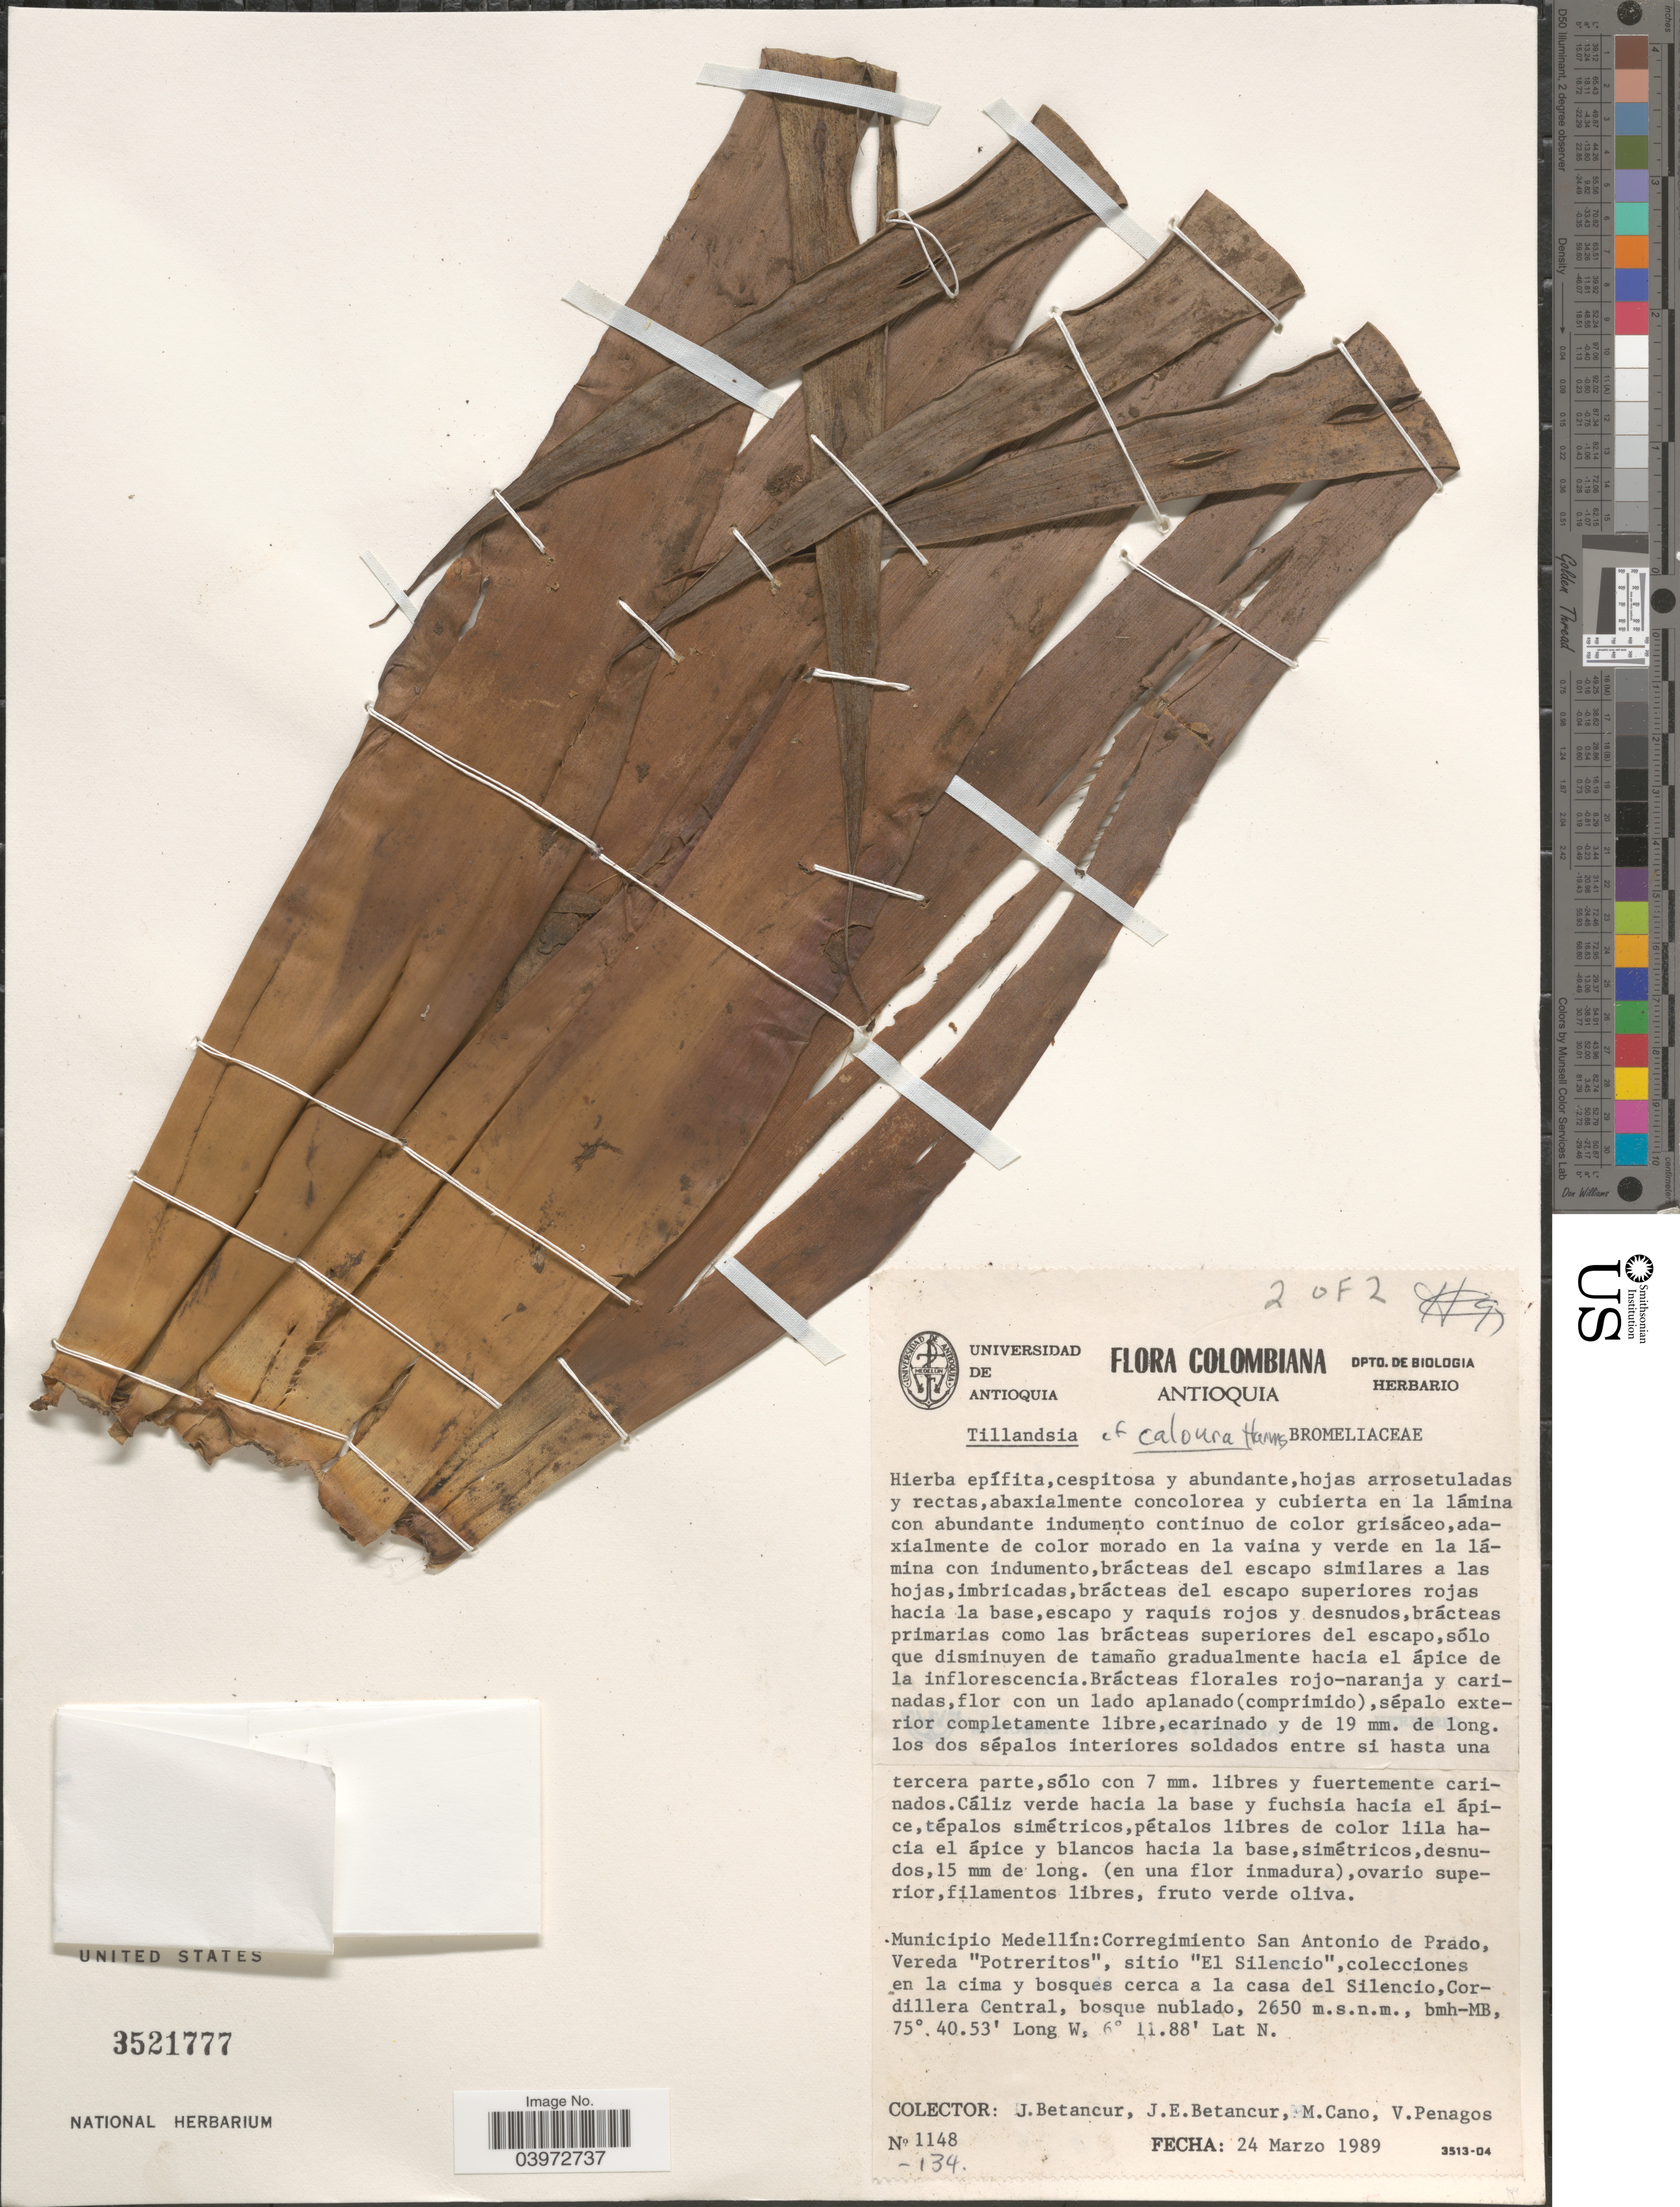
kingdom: Plantae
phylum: Tracheophyta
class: Liliopsida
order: Poales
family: Bromeliaceae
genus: Tillandsia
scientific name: Tillandsia caloura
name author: Harms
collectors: J. Betancur, J. Betancur, M. Cano & V. Penagos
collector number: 1148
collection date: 1989-03-24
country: Colombia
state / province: Antioquia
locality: Municipio Medellín: Corregimiento San Antonio de Prado, Vereda "Potreritos", sitio "El Silencio", colecciones en la cima y bosques cerca a la casa del Silencio, Cordillera Central.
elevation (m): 2650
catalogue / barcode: US 3521777